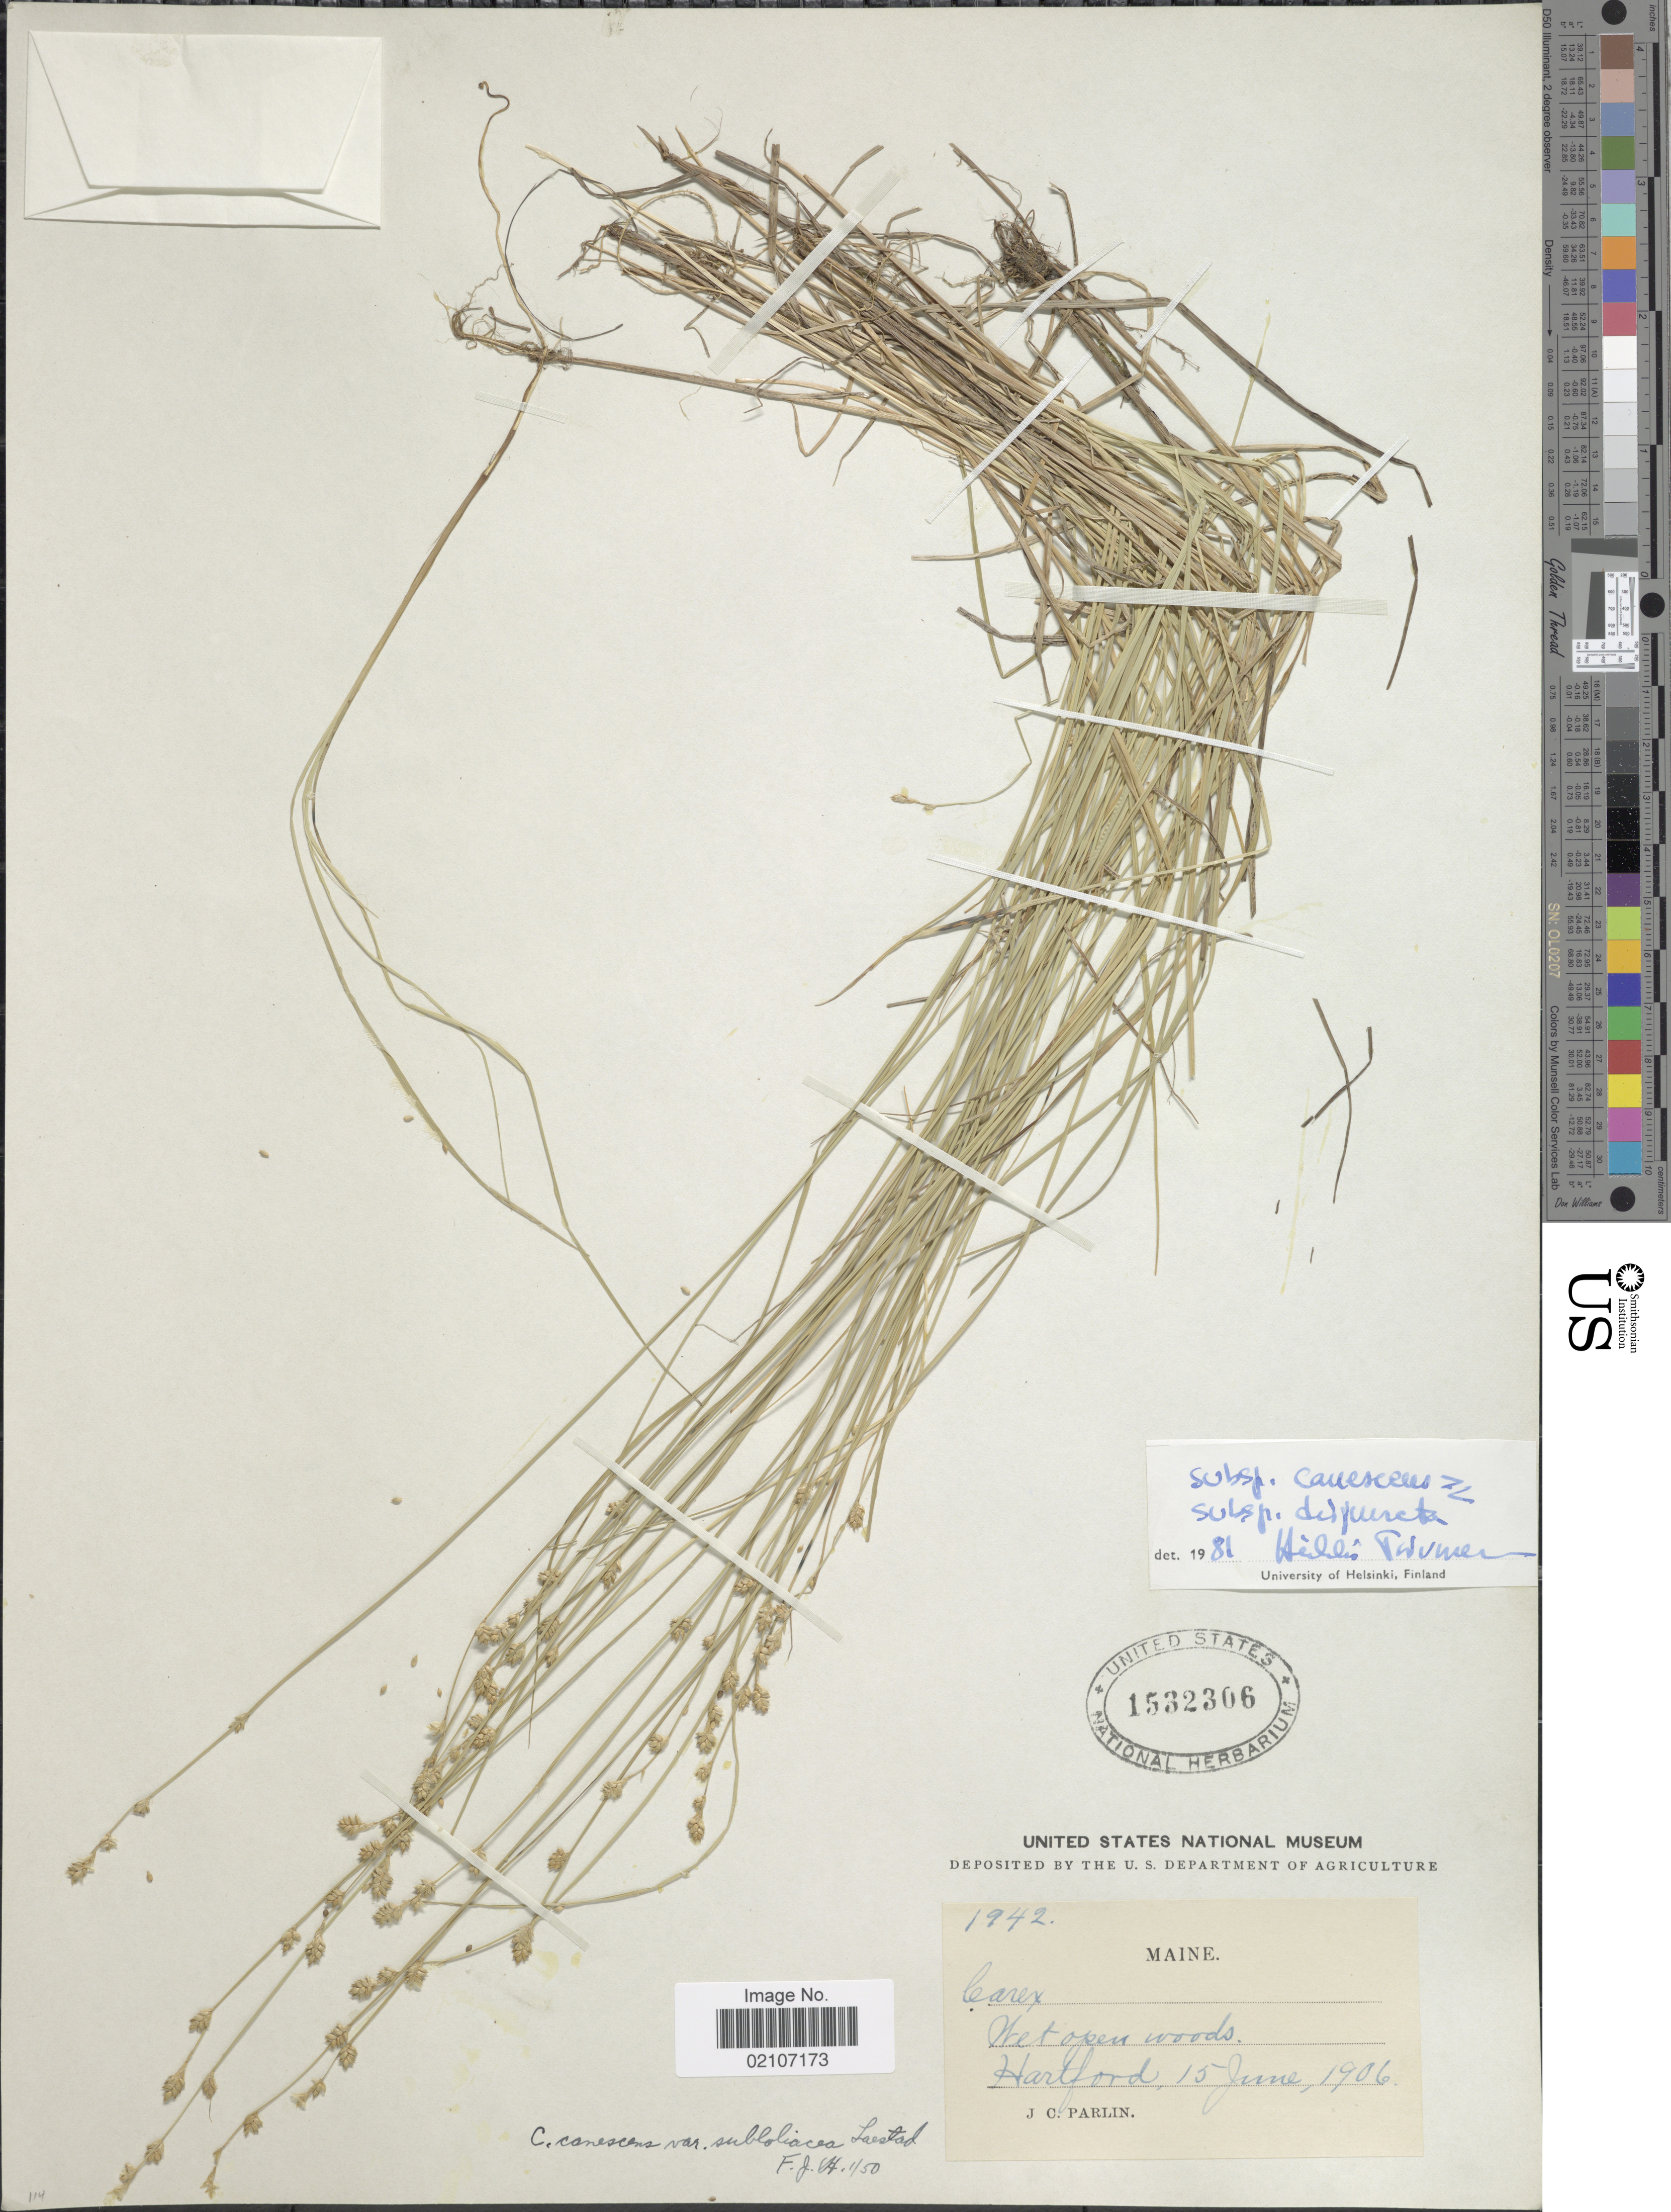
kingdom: Plantae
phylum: Tracheophyta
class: Liliopsida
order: Poales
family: Cyperaceae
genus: Carex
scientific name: Carex canescens var. disjuncta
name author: Fernald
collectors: J. Parlin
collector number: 1942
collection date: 1906-06-15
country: United States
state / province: Maine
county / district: Oxford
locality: Hartford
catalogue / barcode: US 1532306